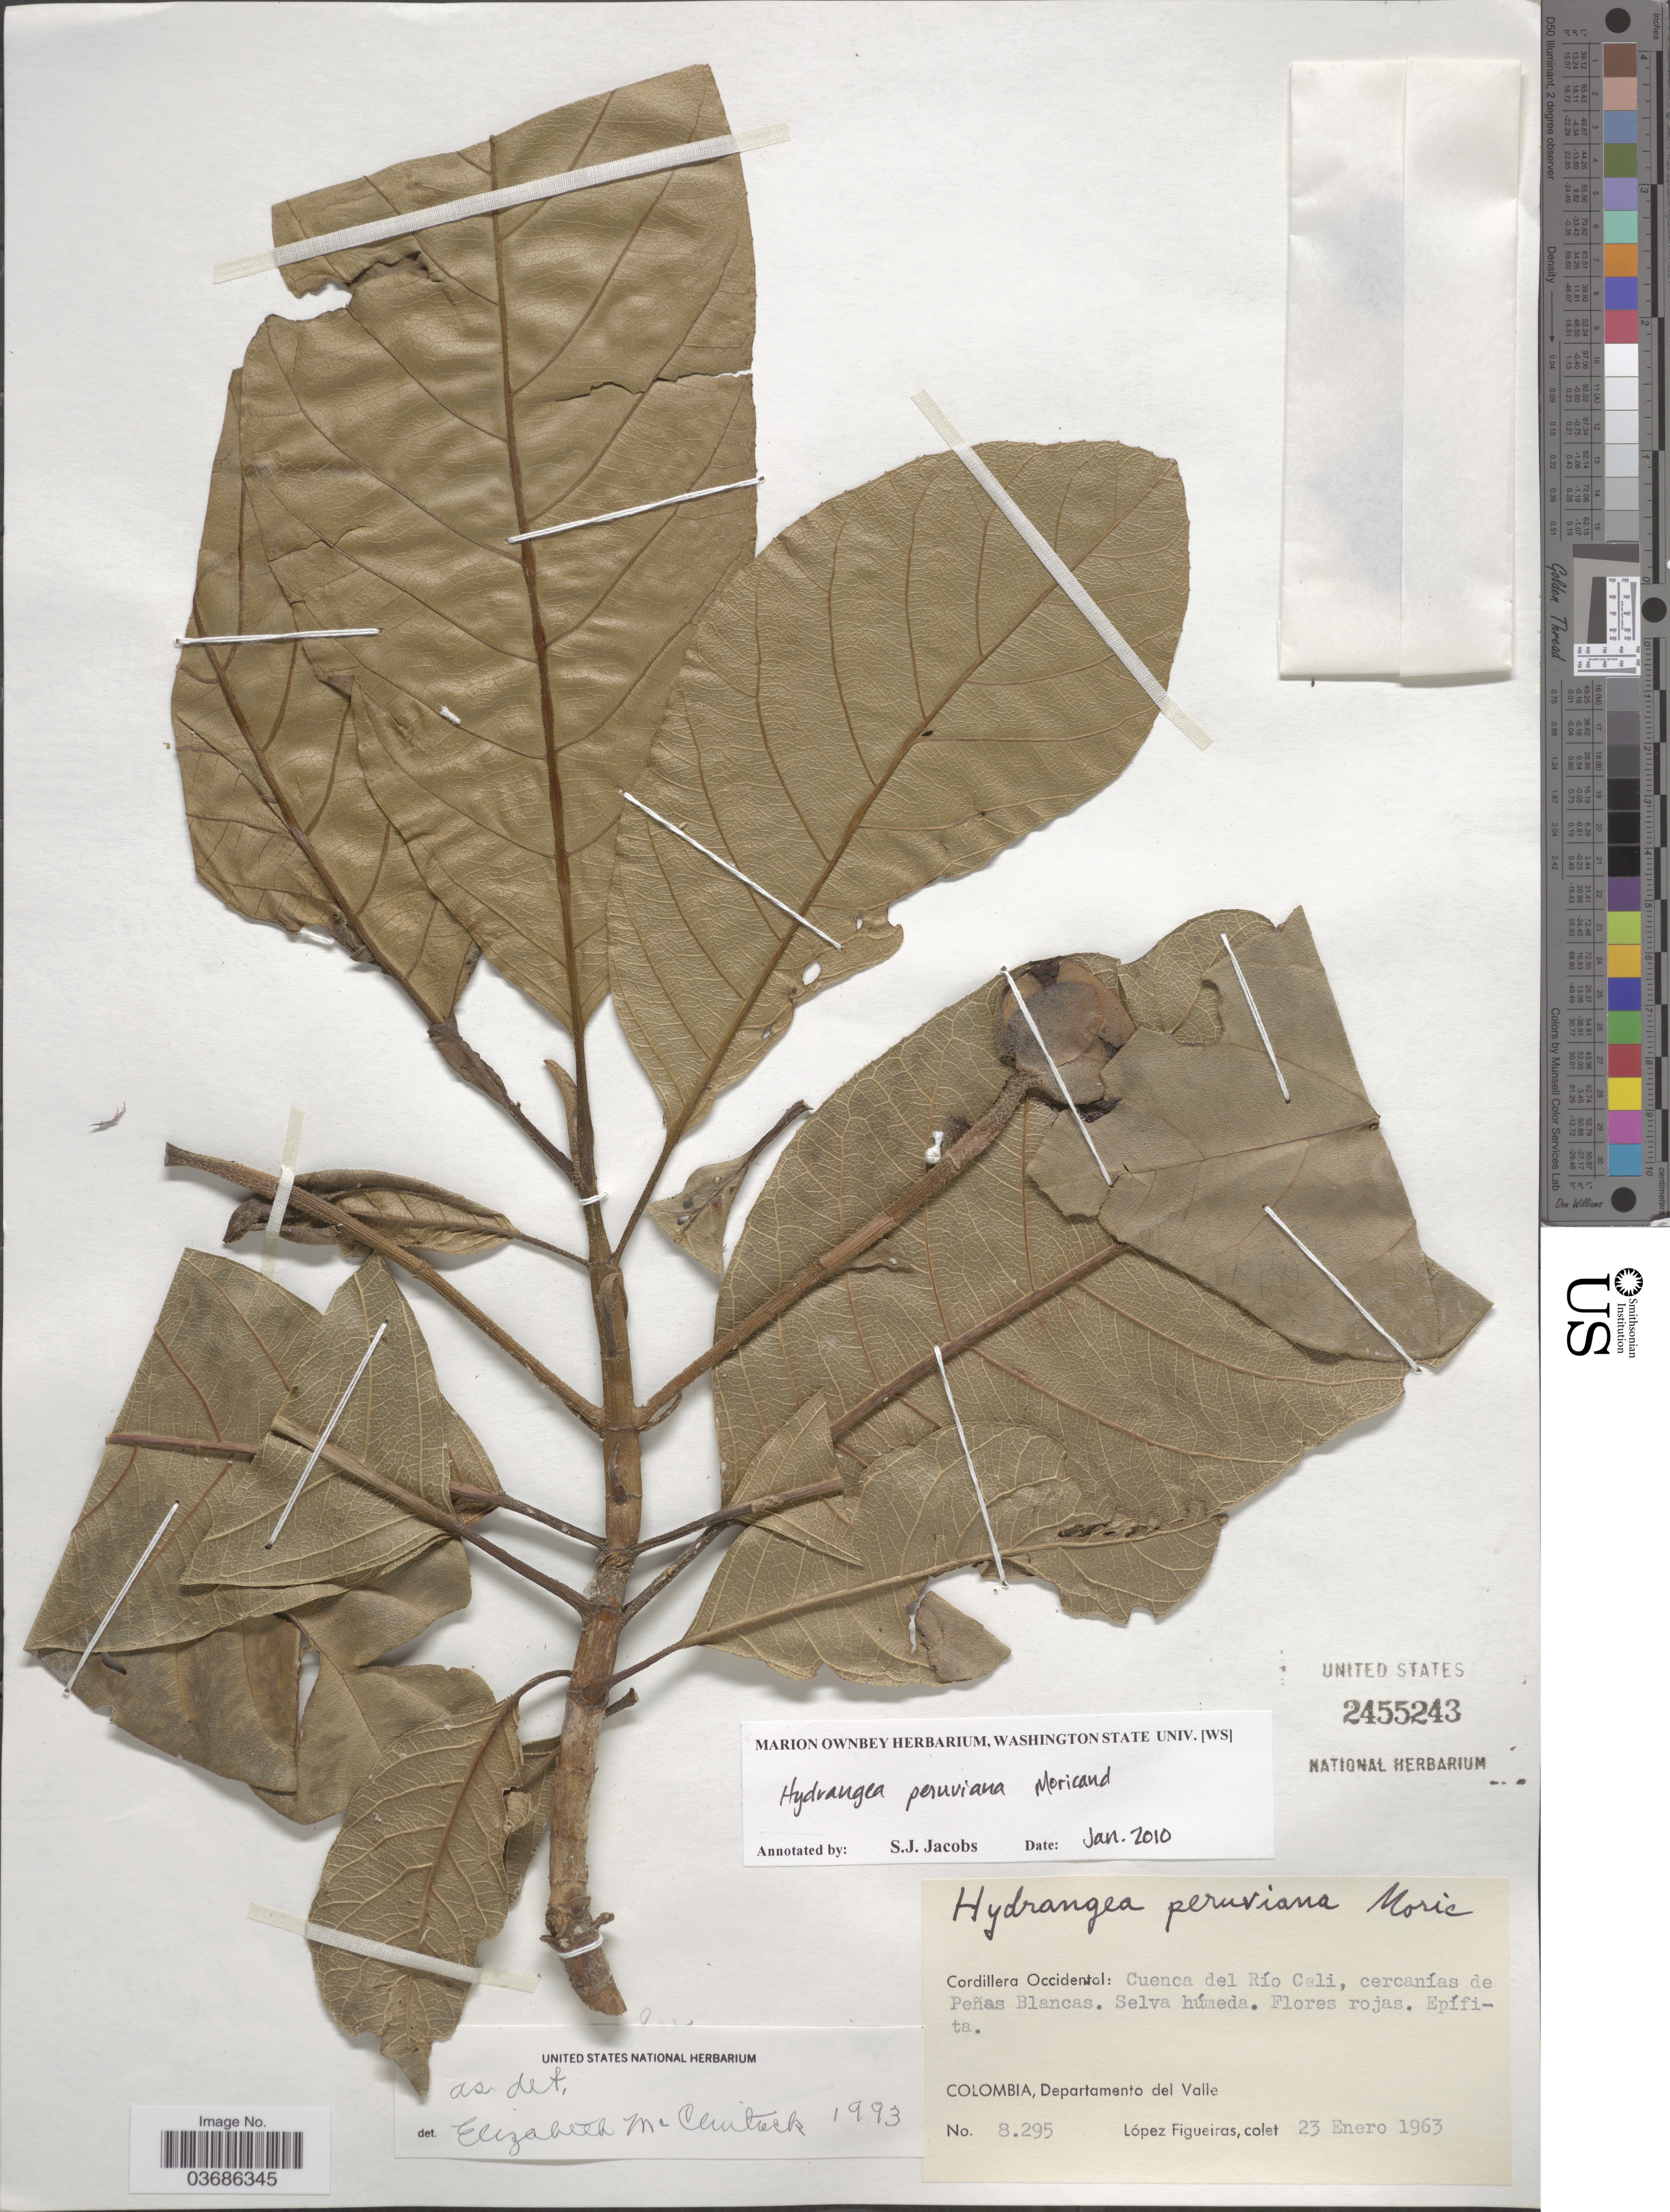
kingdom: Plantae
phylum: Tracheophyta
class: Magnoliopsida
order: Cornales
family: Hydrangeaceae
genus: Hydrangea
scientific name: Hydrangea peruviana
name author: Moric.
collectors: M. López Figueiras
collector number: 8295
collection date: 1963-01-23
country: Colombia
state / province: Valle del Cauca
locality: Cordillera Occidental: Cuenca del Río Cali, cercanías de Peñas Blancas. Departamento del Valle.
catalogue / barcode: US 2455243